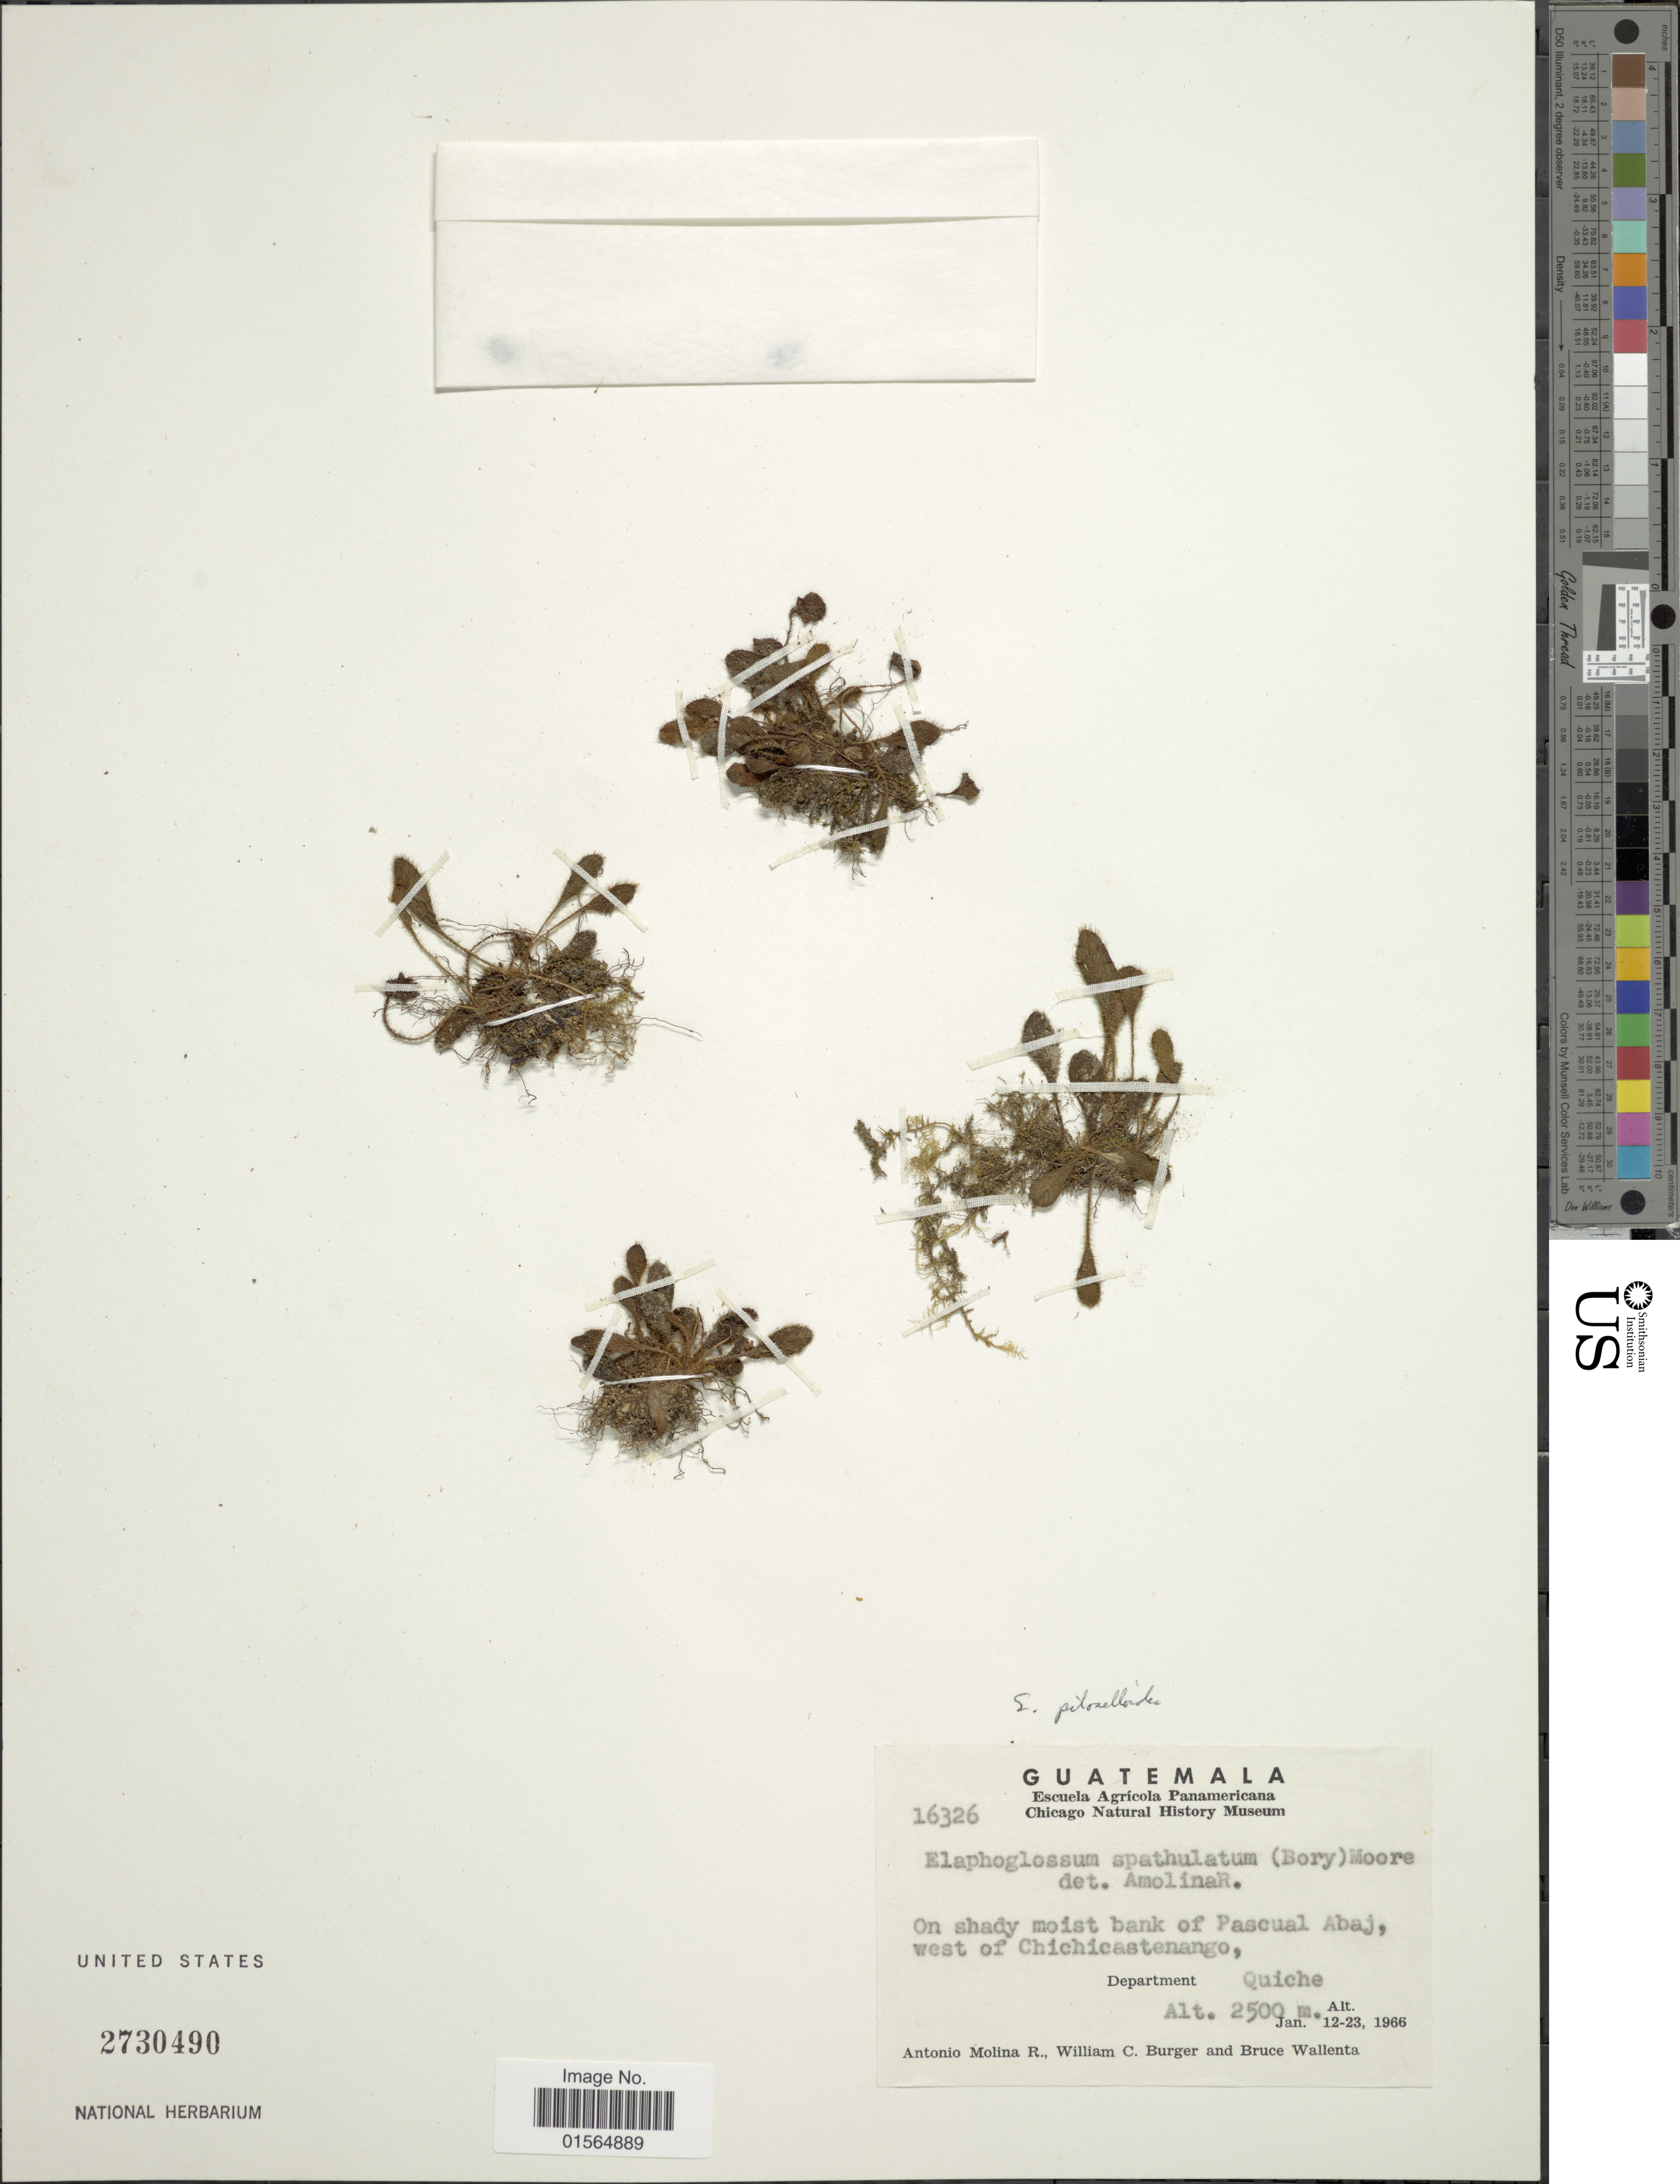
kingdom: Plantae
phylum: Tracheophyta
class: Polypodiopsida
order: Polypodiales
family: Dryopteridaceae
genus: Elaphoglossum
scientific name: Elaphoglossum piloselloides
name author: (C. Presl) T. Moore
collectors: A. Molina R., -- Burger & B. Wallenta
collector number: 16326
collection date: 1966-01-12/1966-01-23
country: Guatemala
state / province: El Quiché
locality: On shady moist bank of Pascual Abaj, west of Chichicastenango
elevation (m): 2500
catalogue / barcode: US 2730490